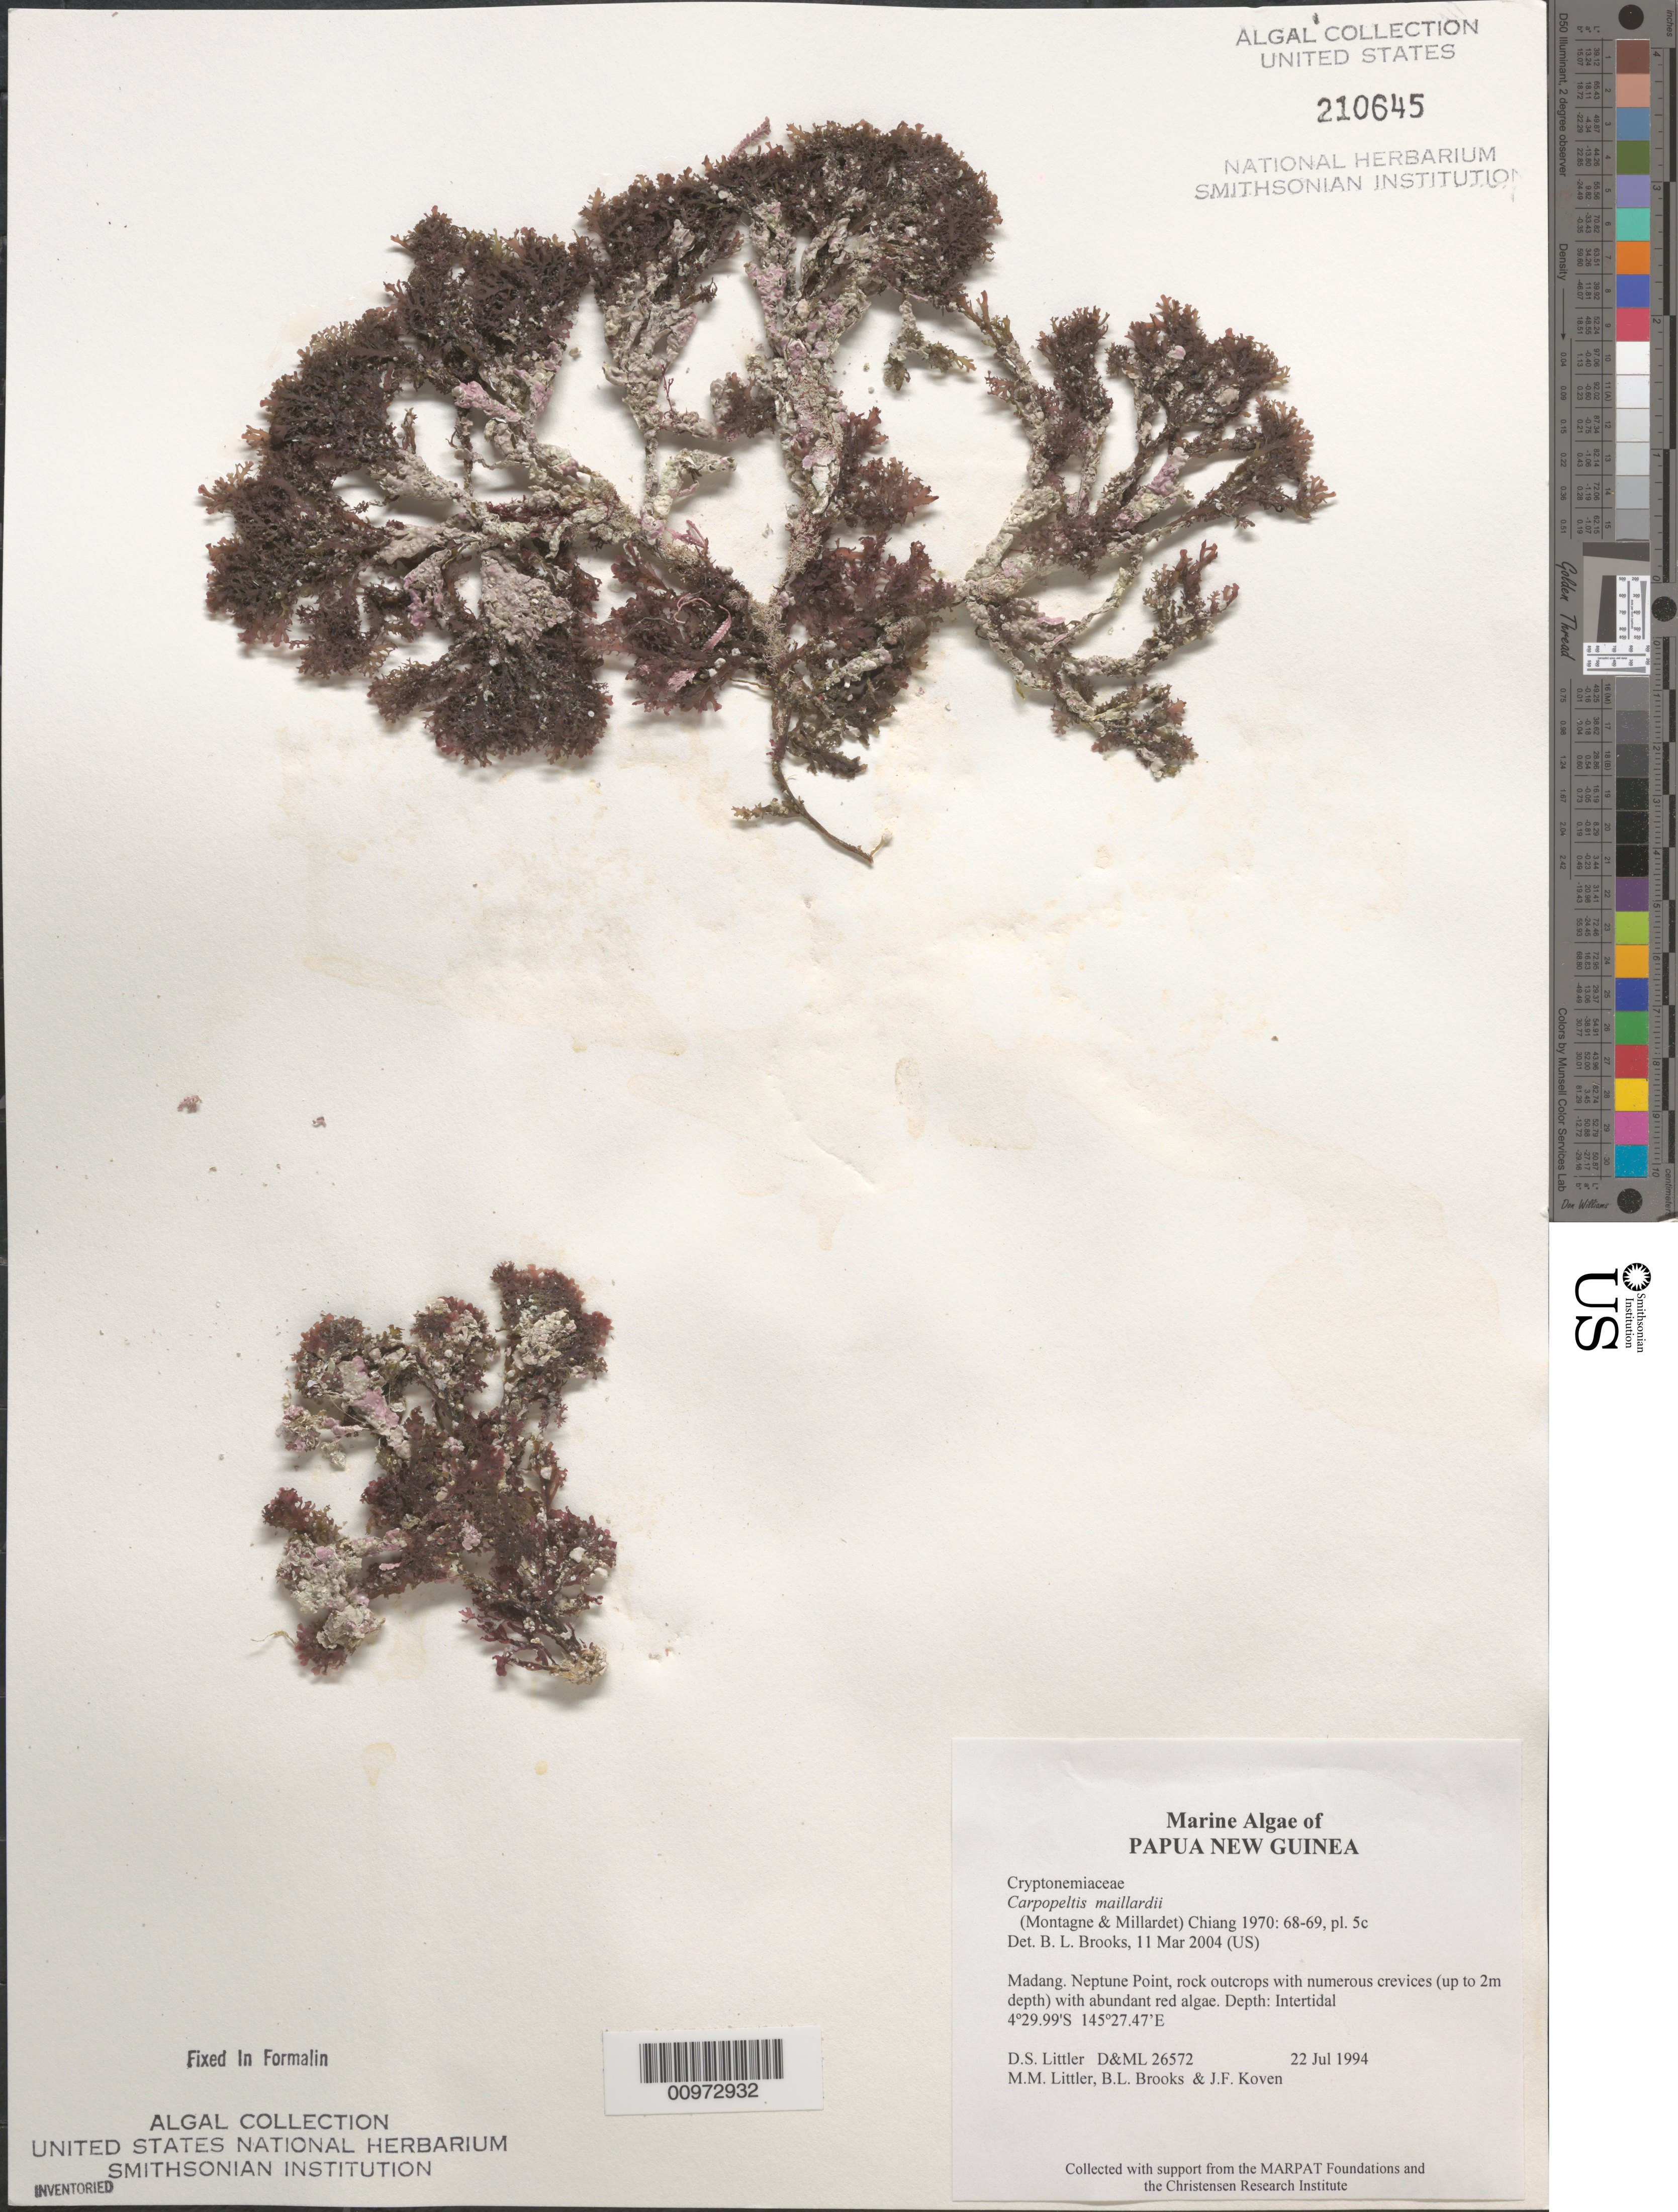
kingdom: Plantae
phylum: Rhodophyta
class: Florideophyceae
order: Halymeniales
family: Halymeniaceae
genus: Yonagunia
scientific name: Yonagunia maillardii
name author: (Montagne & Maillardet) S.-M. Lin et al.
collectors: D. S. Littler, M. M. Littler, B. Brooks & J. Koven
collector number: D&ML 26572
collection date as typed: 22 Jul 1994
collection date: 1994-07-22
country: Papua New Guinea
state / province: Madang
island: New Guinea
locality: Neptune Point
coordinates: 4 29.99'S, 145 27.47'E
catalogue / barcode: US 210645